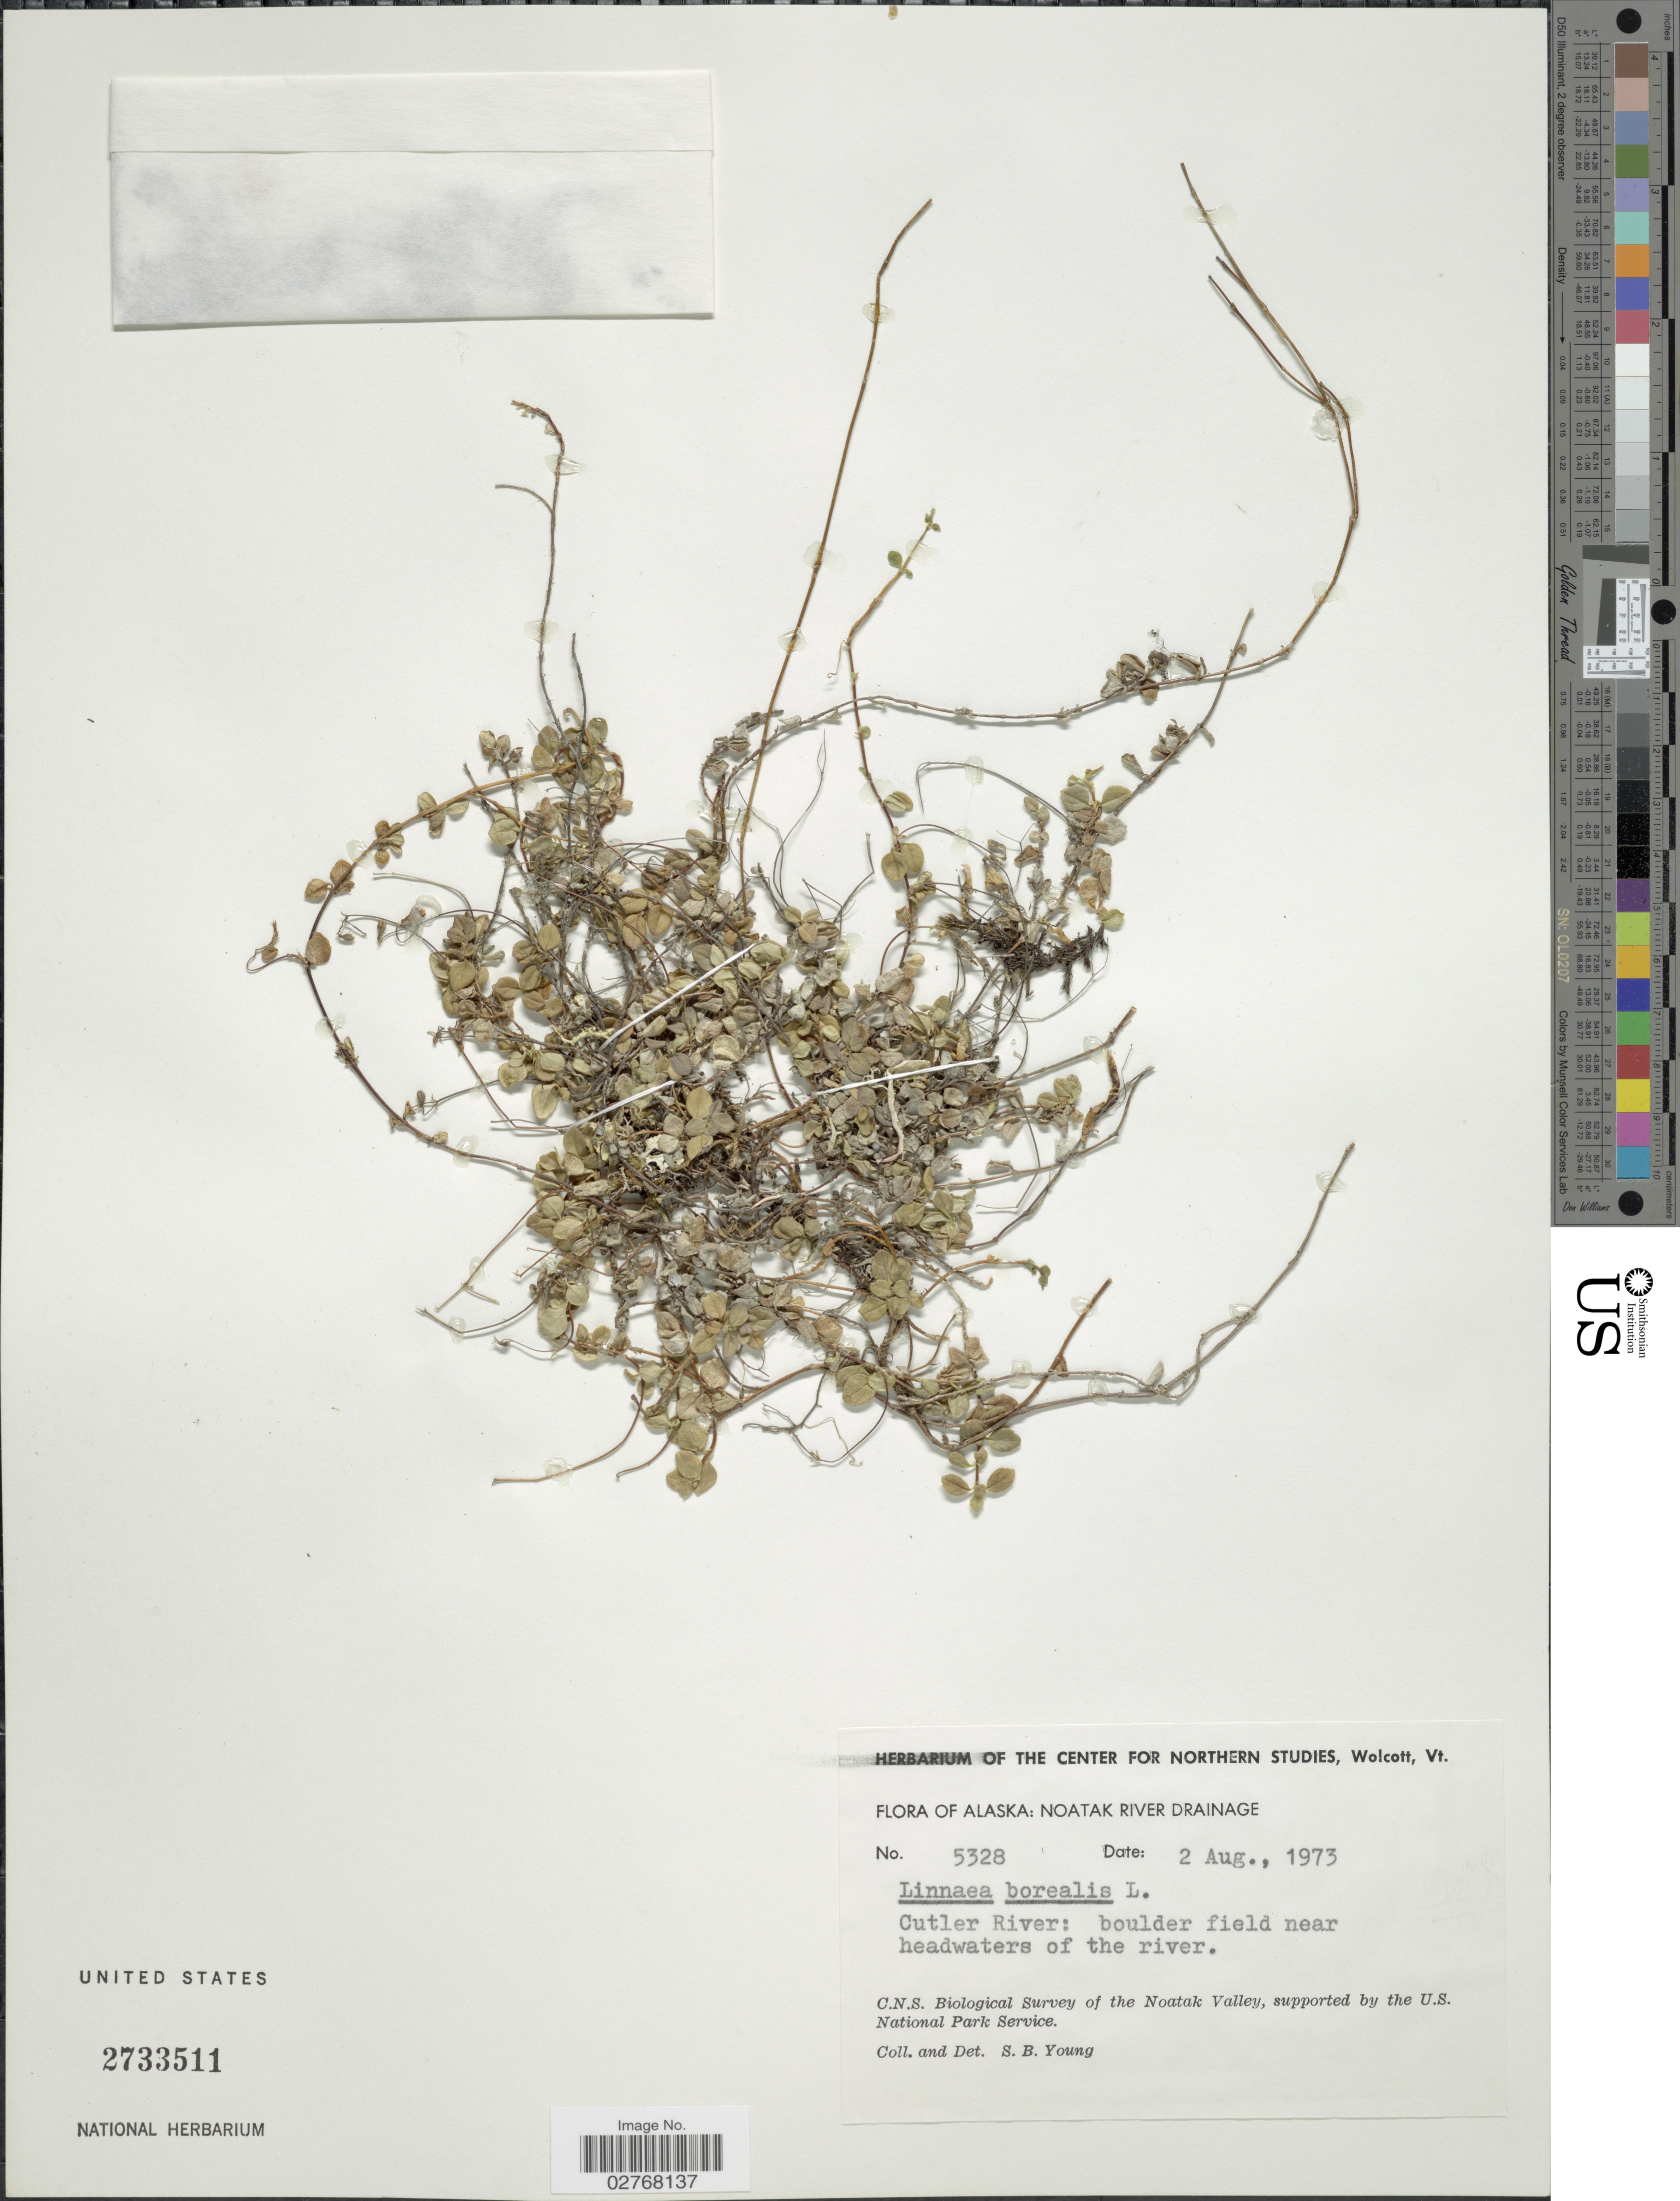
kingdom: Plantae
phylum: Tracheophyta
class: Magnoliopsida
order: Dipsacales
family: Caprifoliaceae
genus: Linnaea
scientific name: Linnaea borealis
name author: L.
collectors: S. Young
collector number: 5328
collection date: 1973-08-02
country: United States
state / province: Alaska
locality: Noatak River Drainage, Cutler River: boulder field near headwaters of the river.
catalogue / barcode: US 2733511